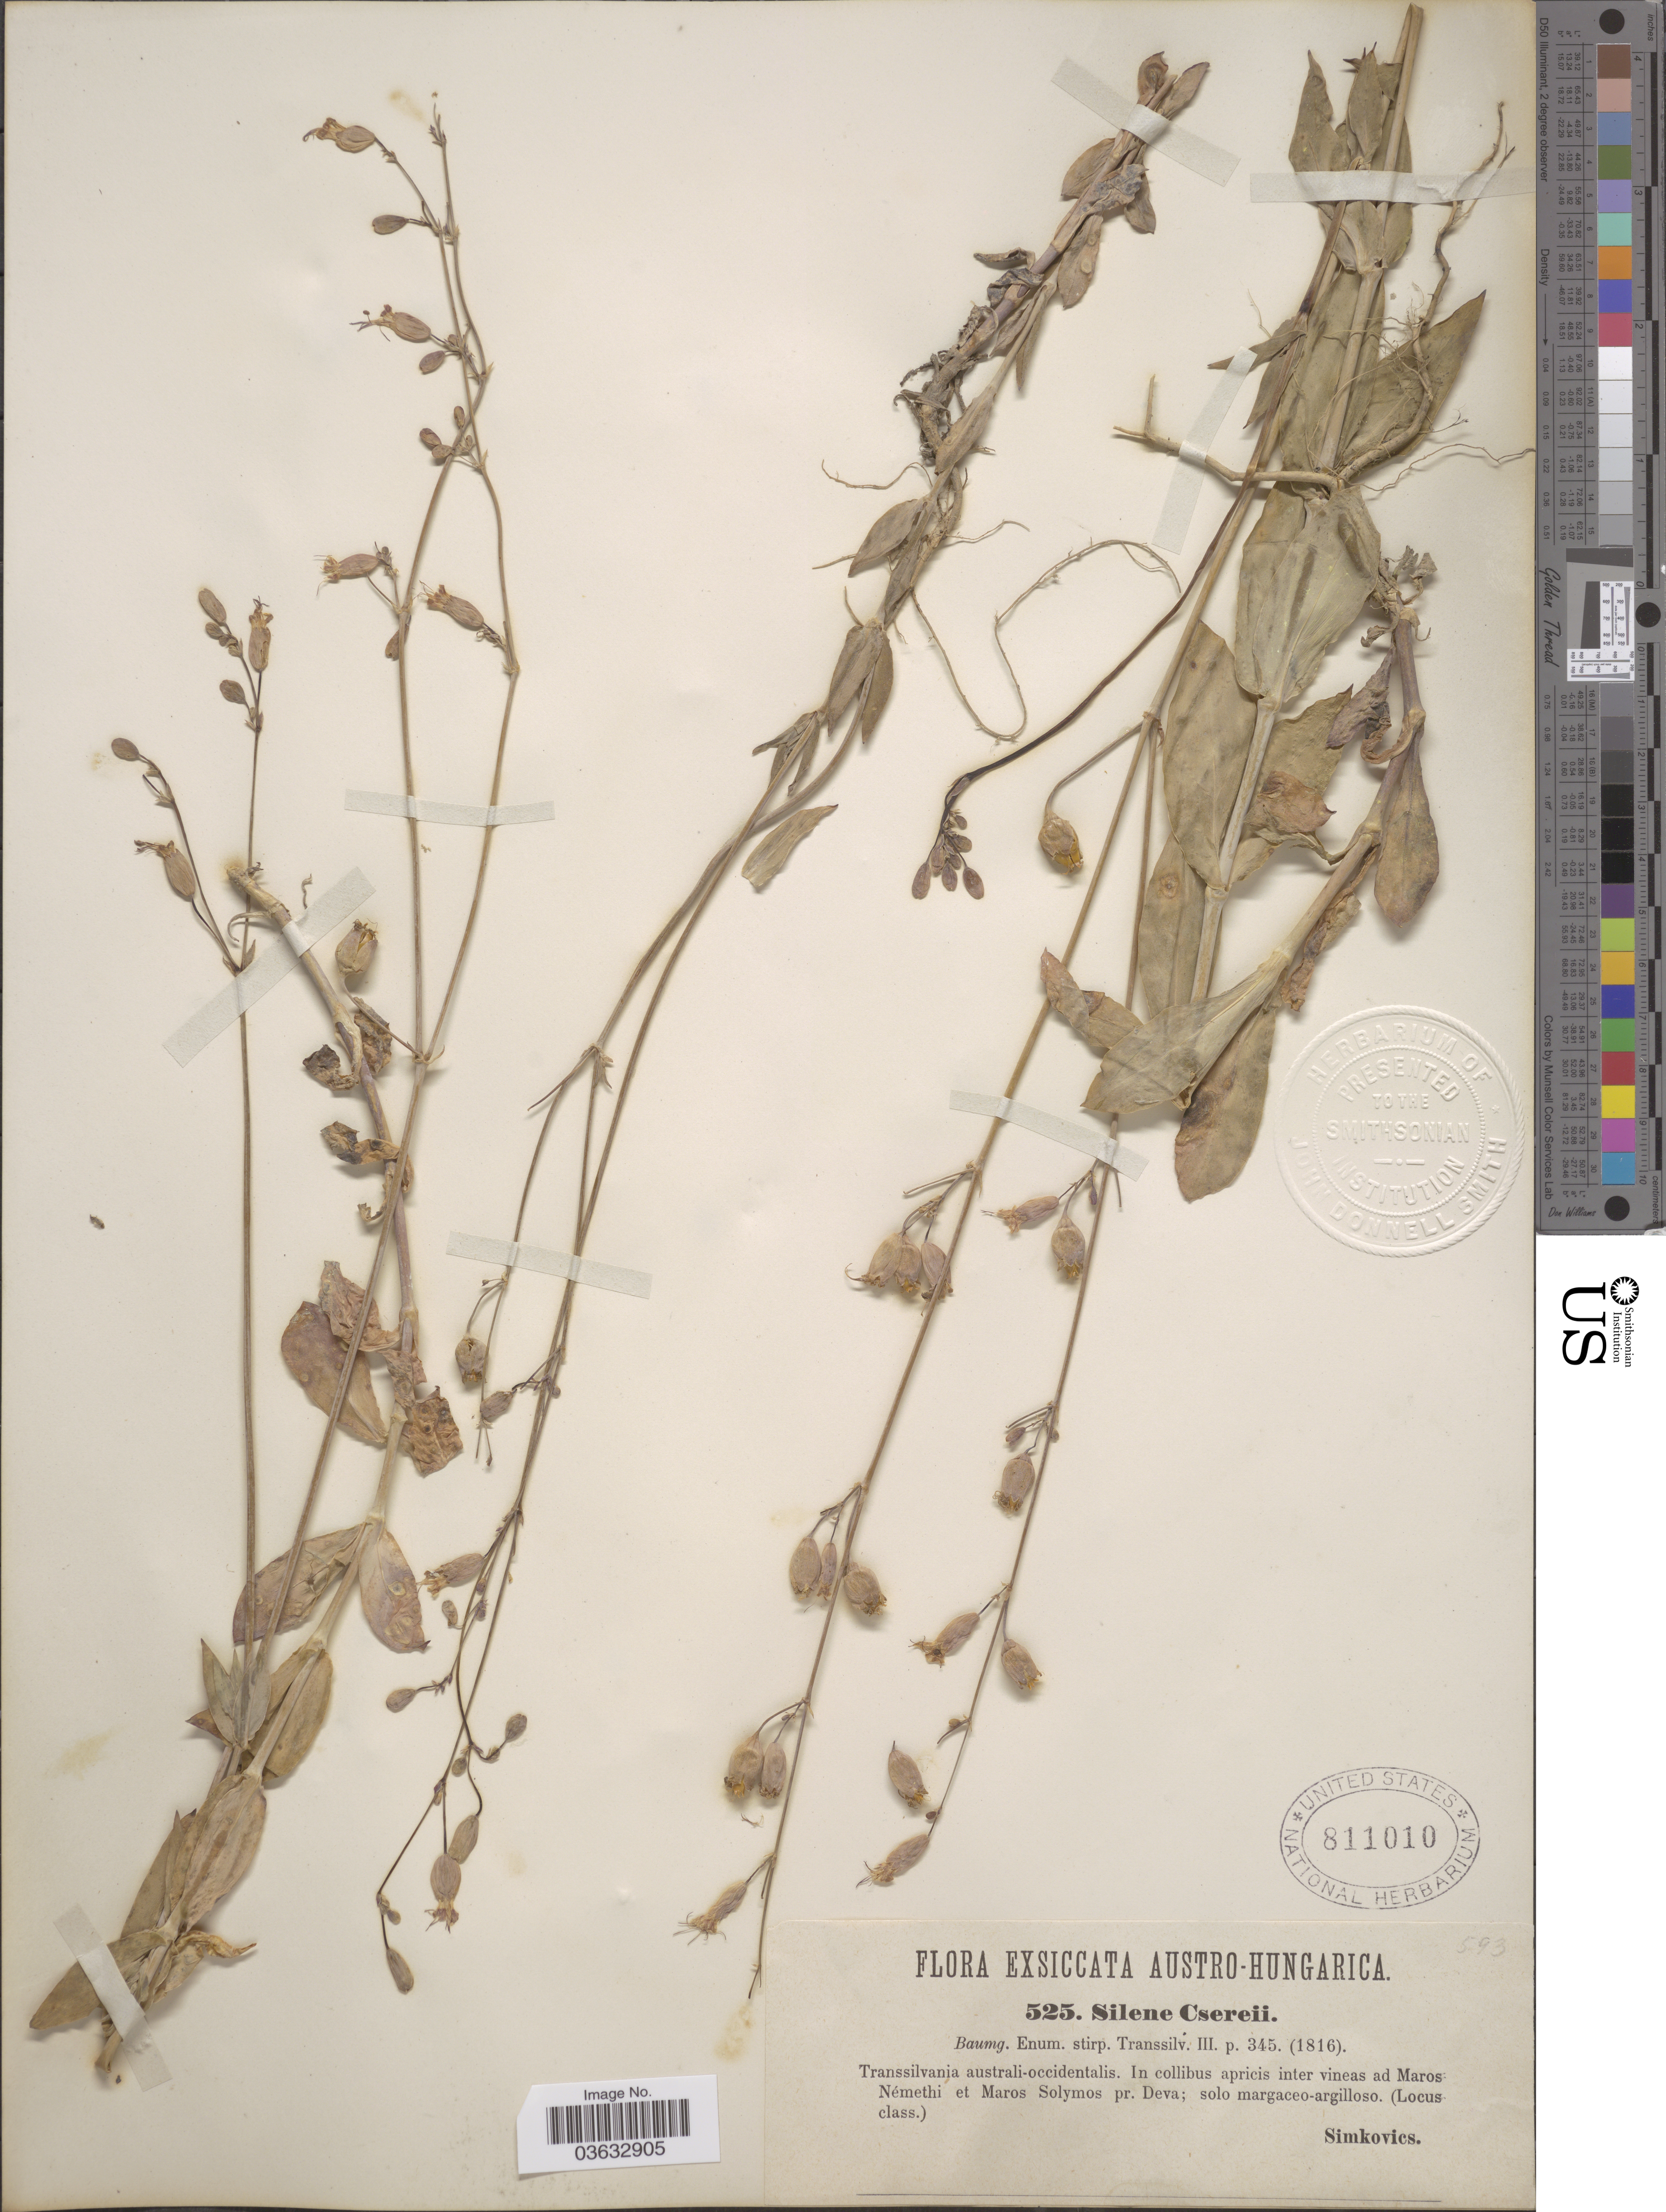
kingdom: Plantae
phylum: Tracheophyta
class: Magnoliopsida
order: Caryophyllales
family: Caryophyllaceae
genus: Silene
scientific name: Silene csereii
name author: Baumg.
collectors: -. Simkovics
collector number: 525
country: Romania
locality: Austro-Hungarica. Transsilvania australi-occidentalis. In collibus apricis inter vineas ad Maros Némethi et Maros Solymos pr. Deva.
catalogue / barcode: US 811010